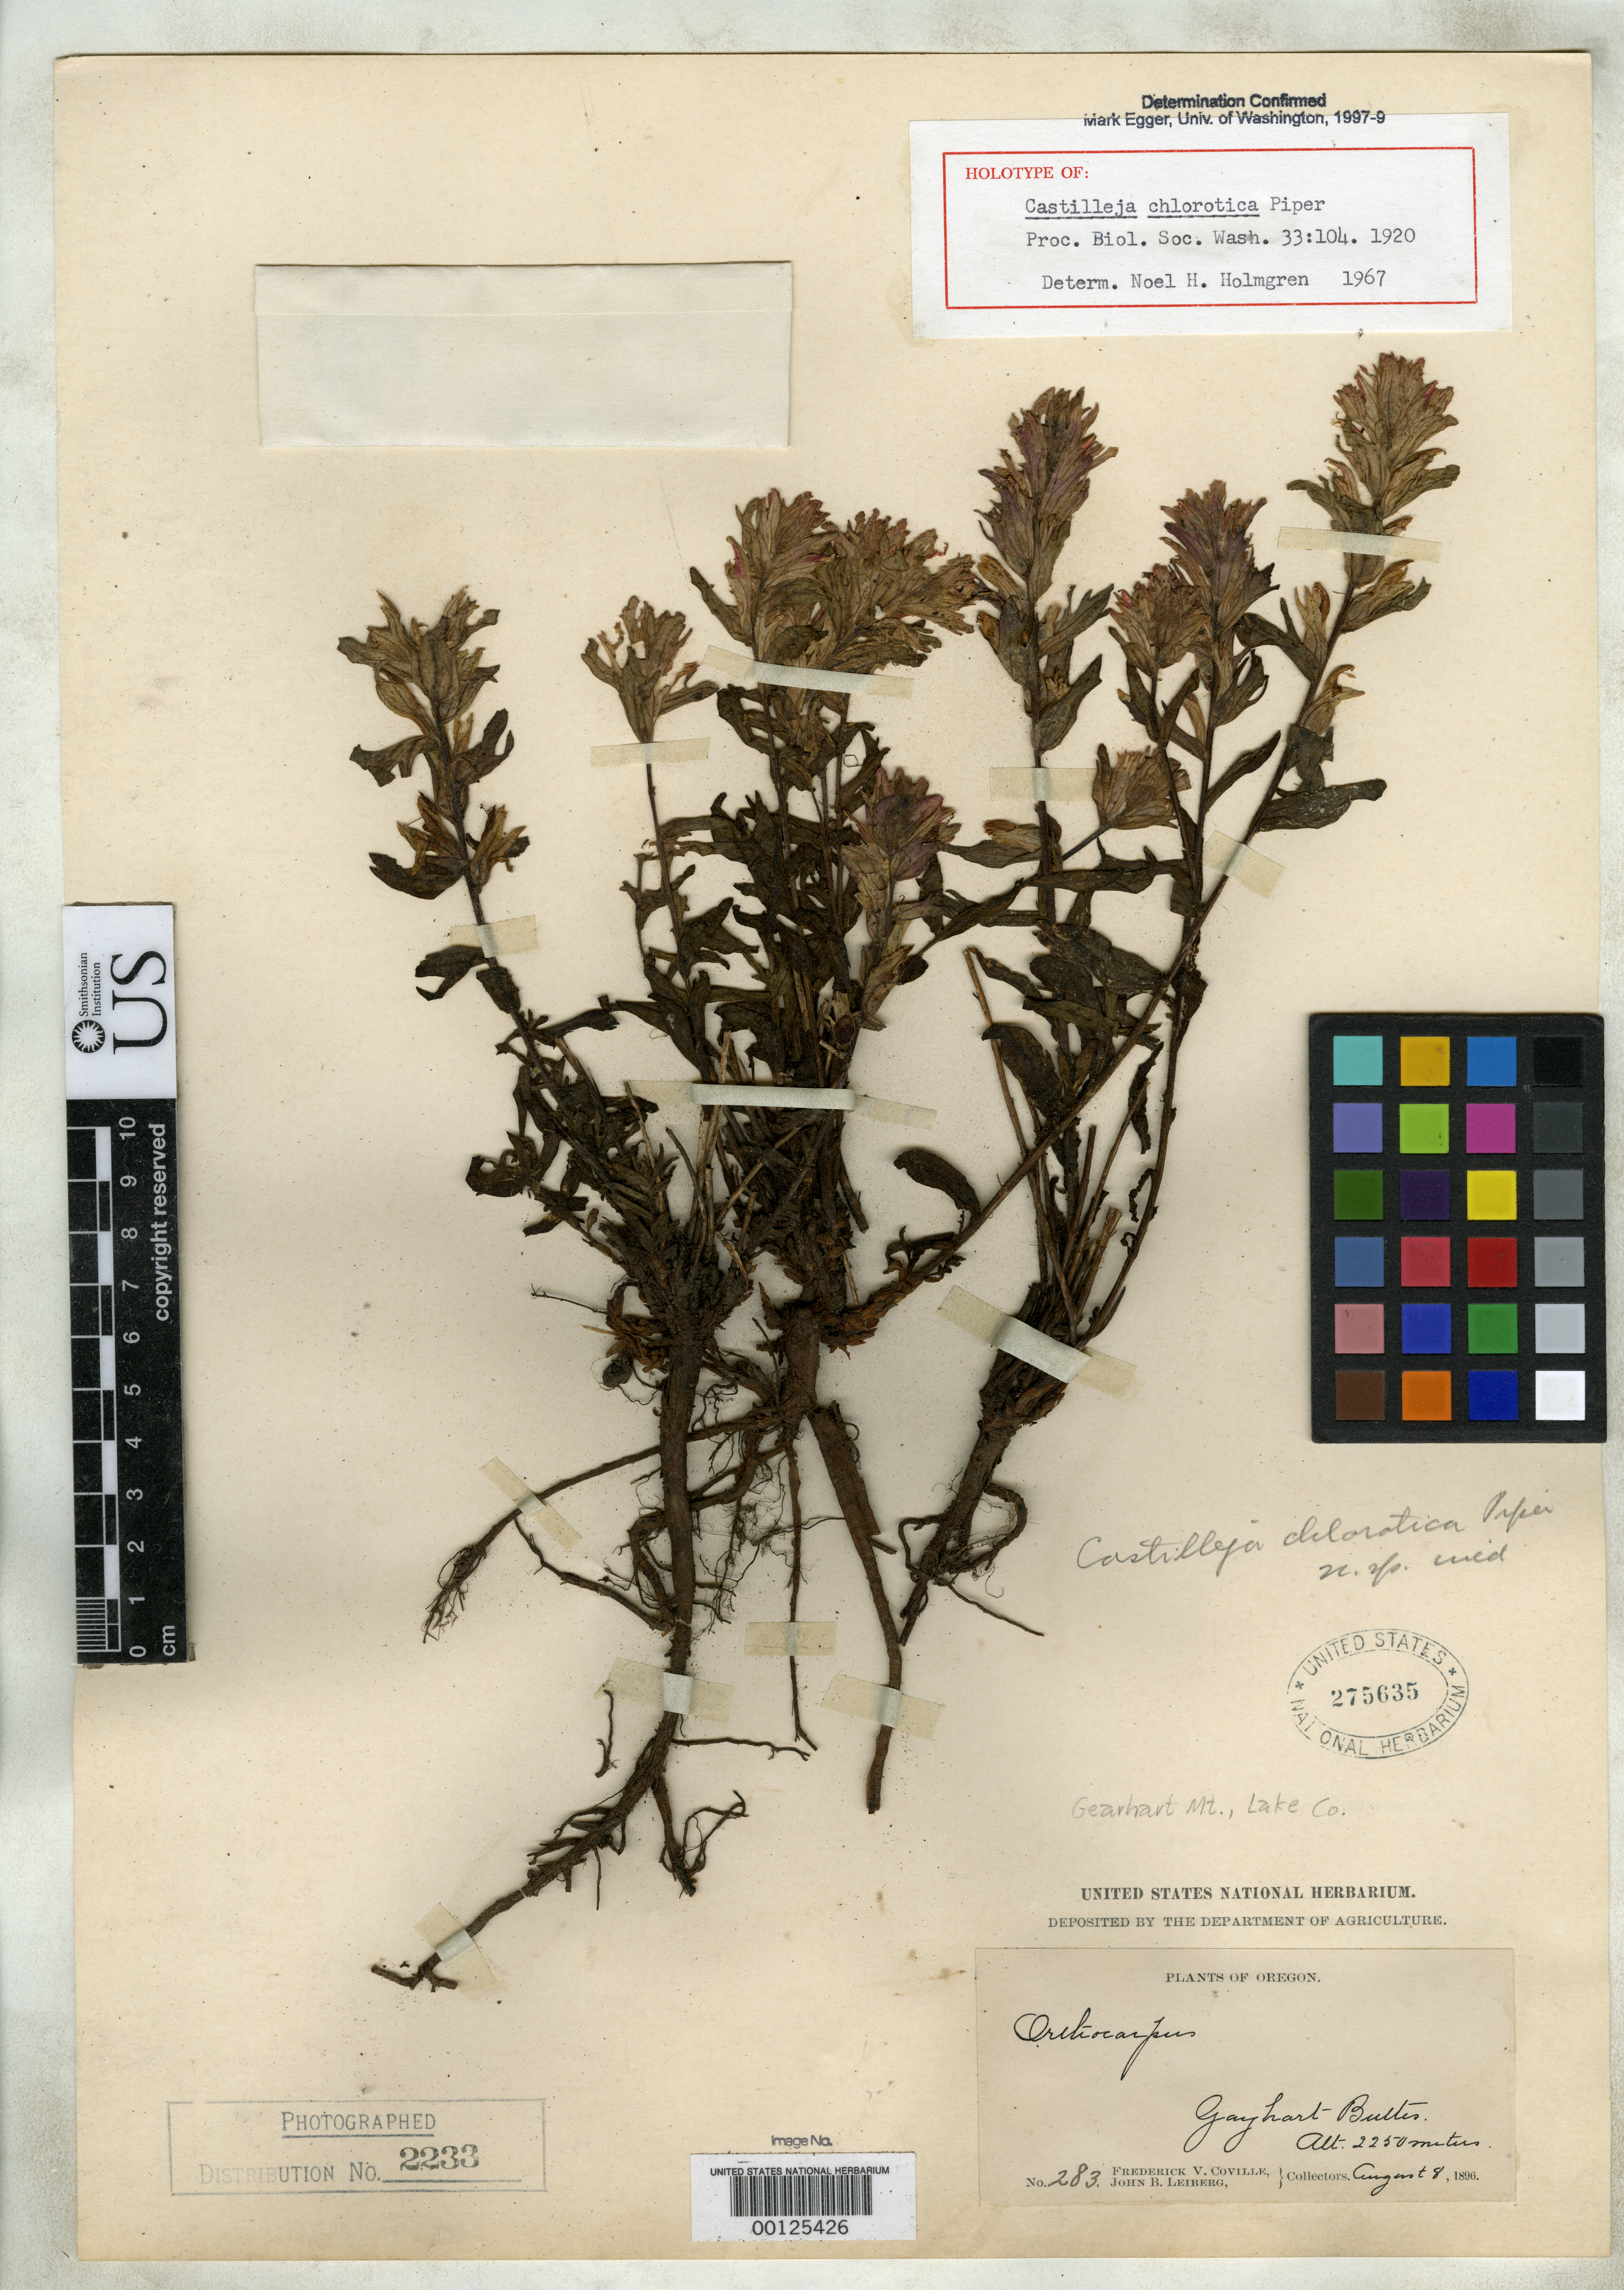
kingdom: Plantae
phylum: Tracheophyta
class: Magnoliopsida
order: Lamiales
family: Orobanchaceae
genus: Castilleja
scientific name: Castilleja chlorotica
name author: Piper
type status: Holotype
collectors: F. V. Coville & J. Leiberg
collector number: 283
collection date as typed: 08 Aug 1896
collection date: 1896-08-08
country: United States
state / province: Oregon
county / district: Lake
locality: Gayhart Buttes.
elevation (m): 2250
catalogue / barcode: US 275635